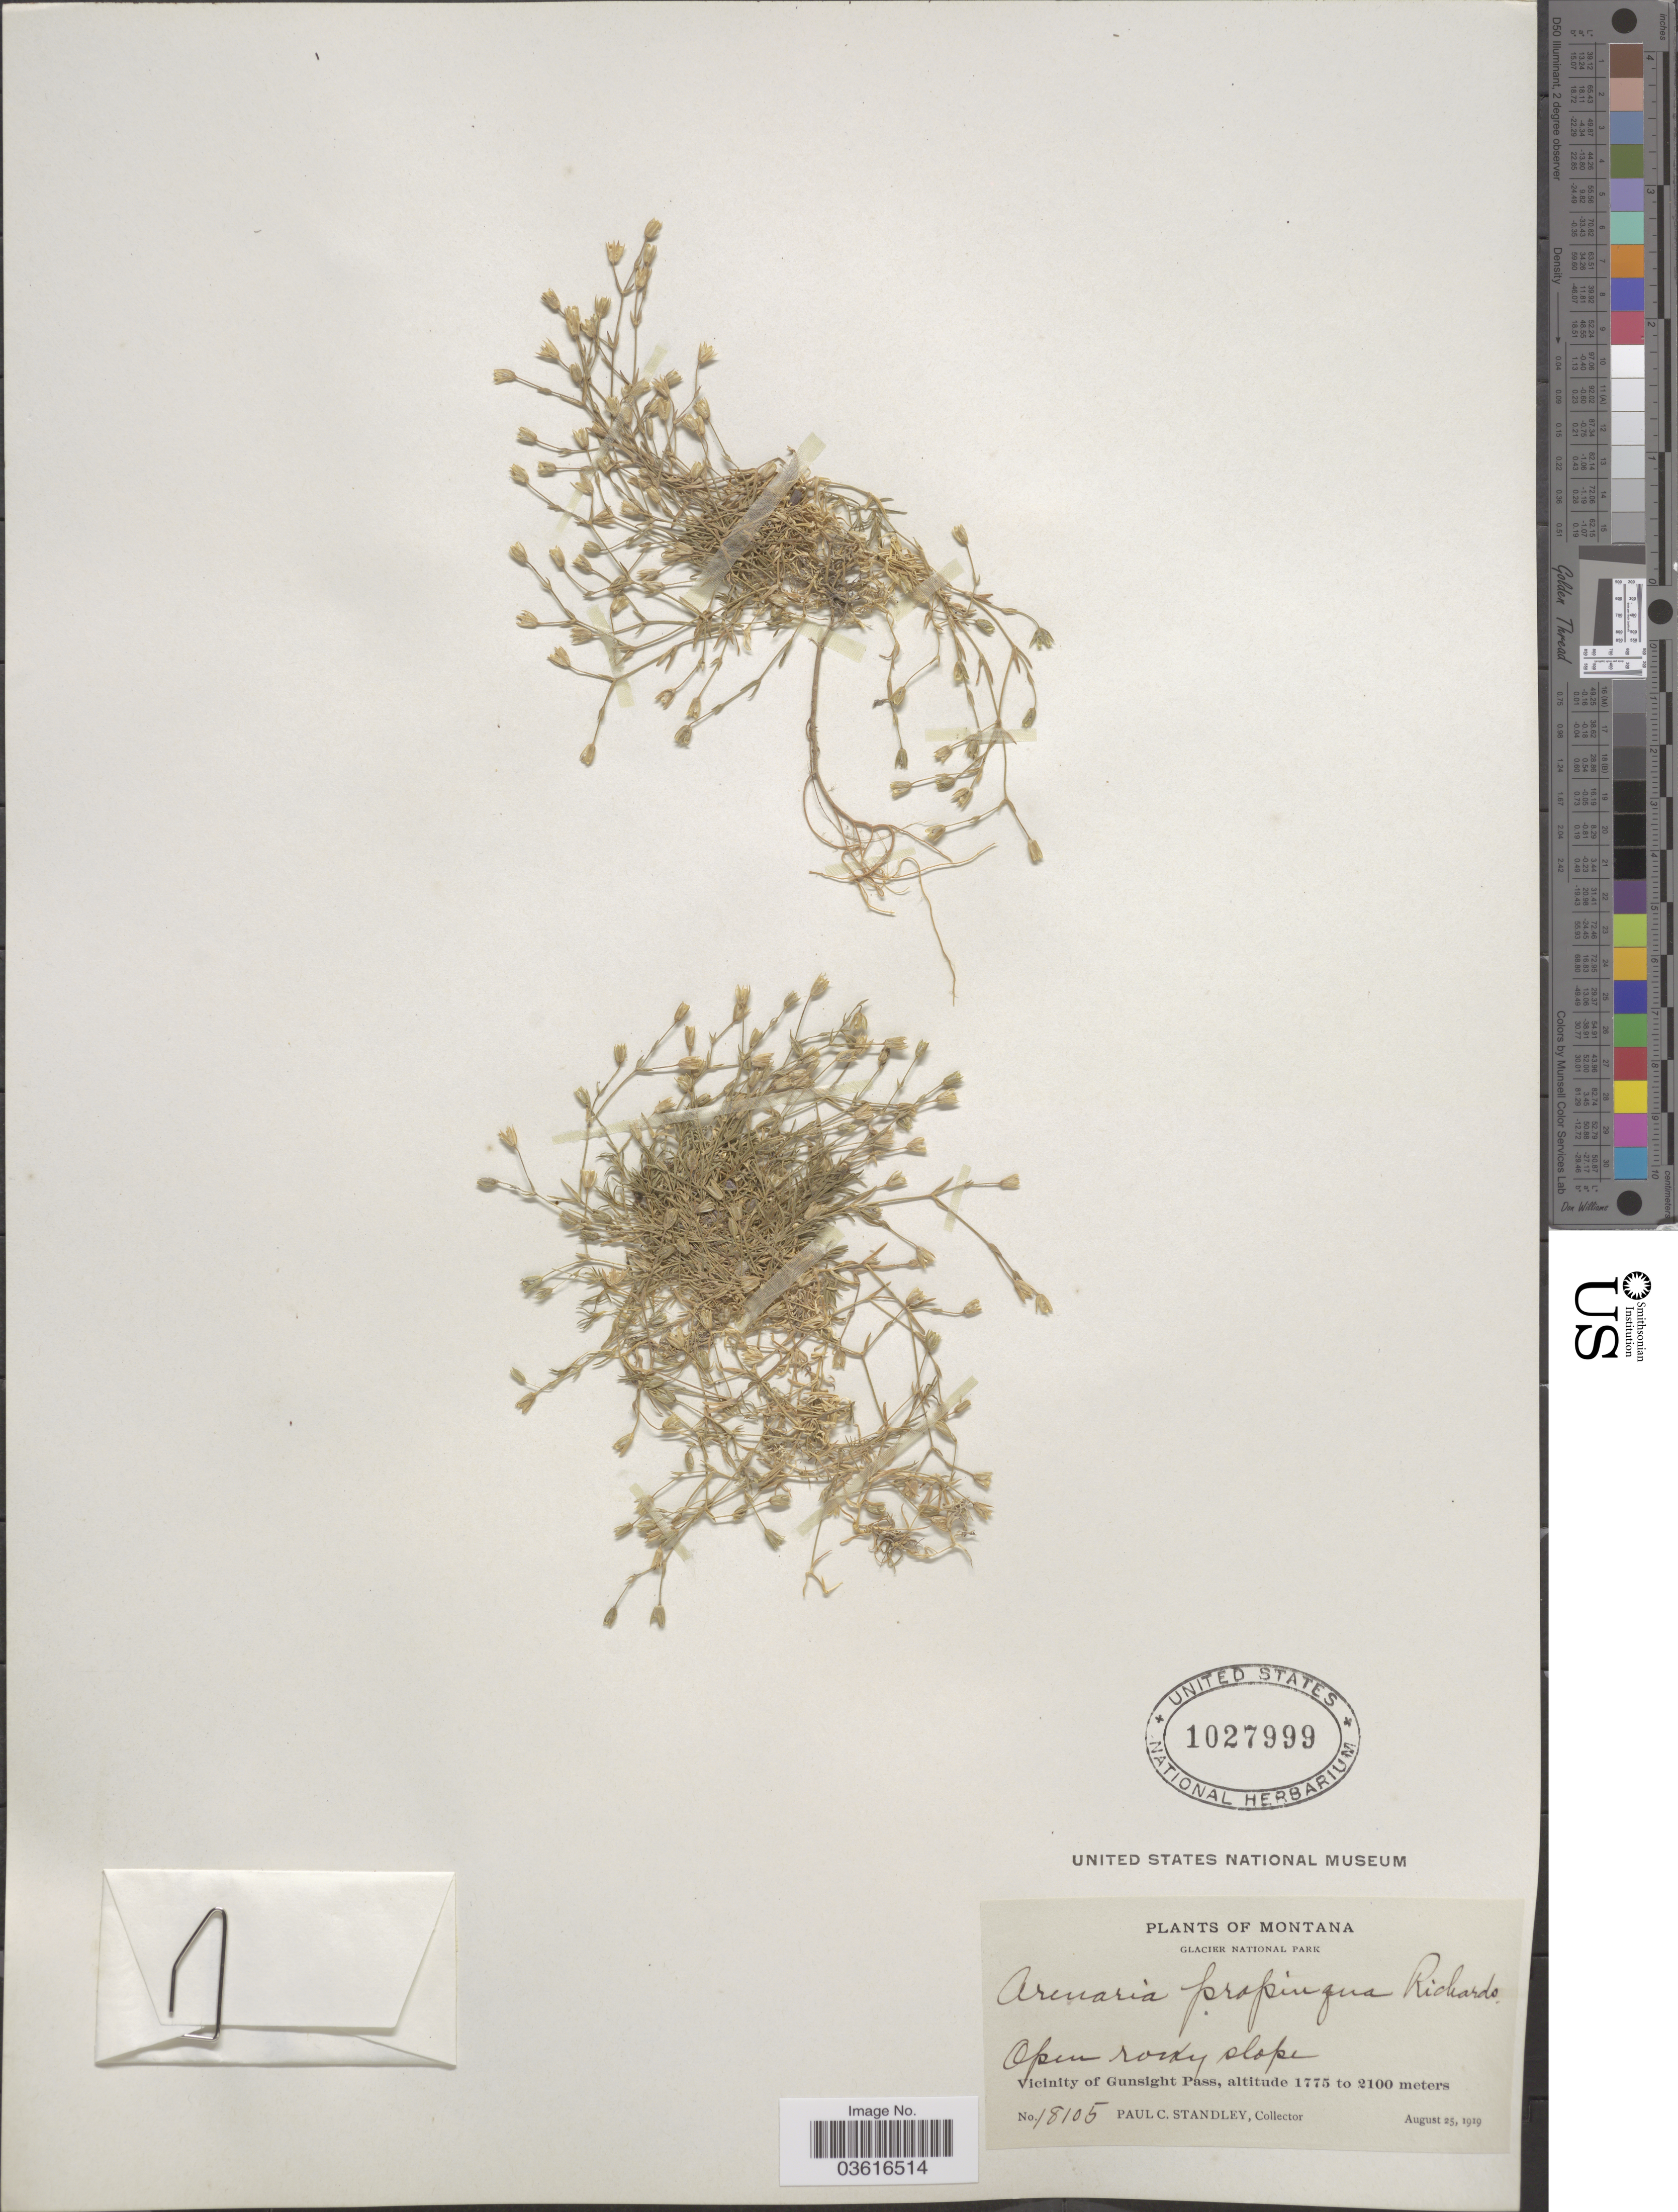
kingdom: Plantae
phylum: Tracheophyta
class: Magnoliopsida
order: Caryophyllales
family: Caryophyllaceae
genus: Minuartia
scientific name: Minuartia propinqua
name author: (Richardson) House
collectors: P. C. Standley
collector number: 18105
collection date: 1919-08-25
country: United States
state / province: Montana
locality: Glacier National Park. Vicinity of Gunsight Pass.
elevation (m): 1775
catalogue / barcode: US 1027999